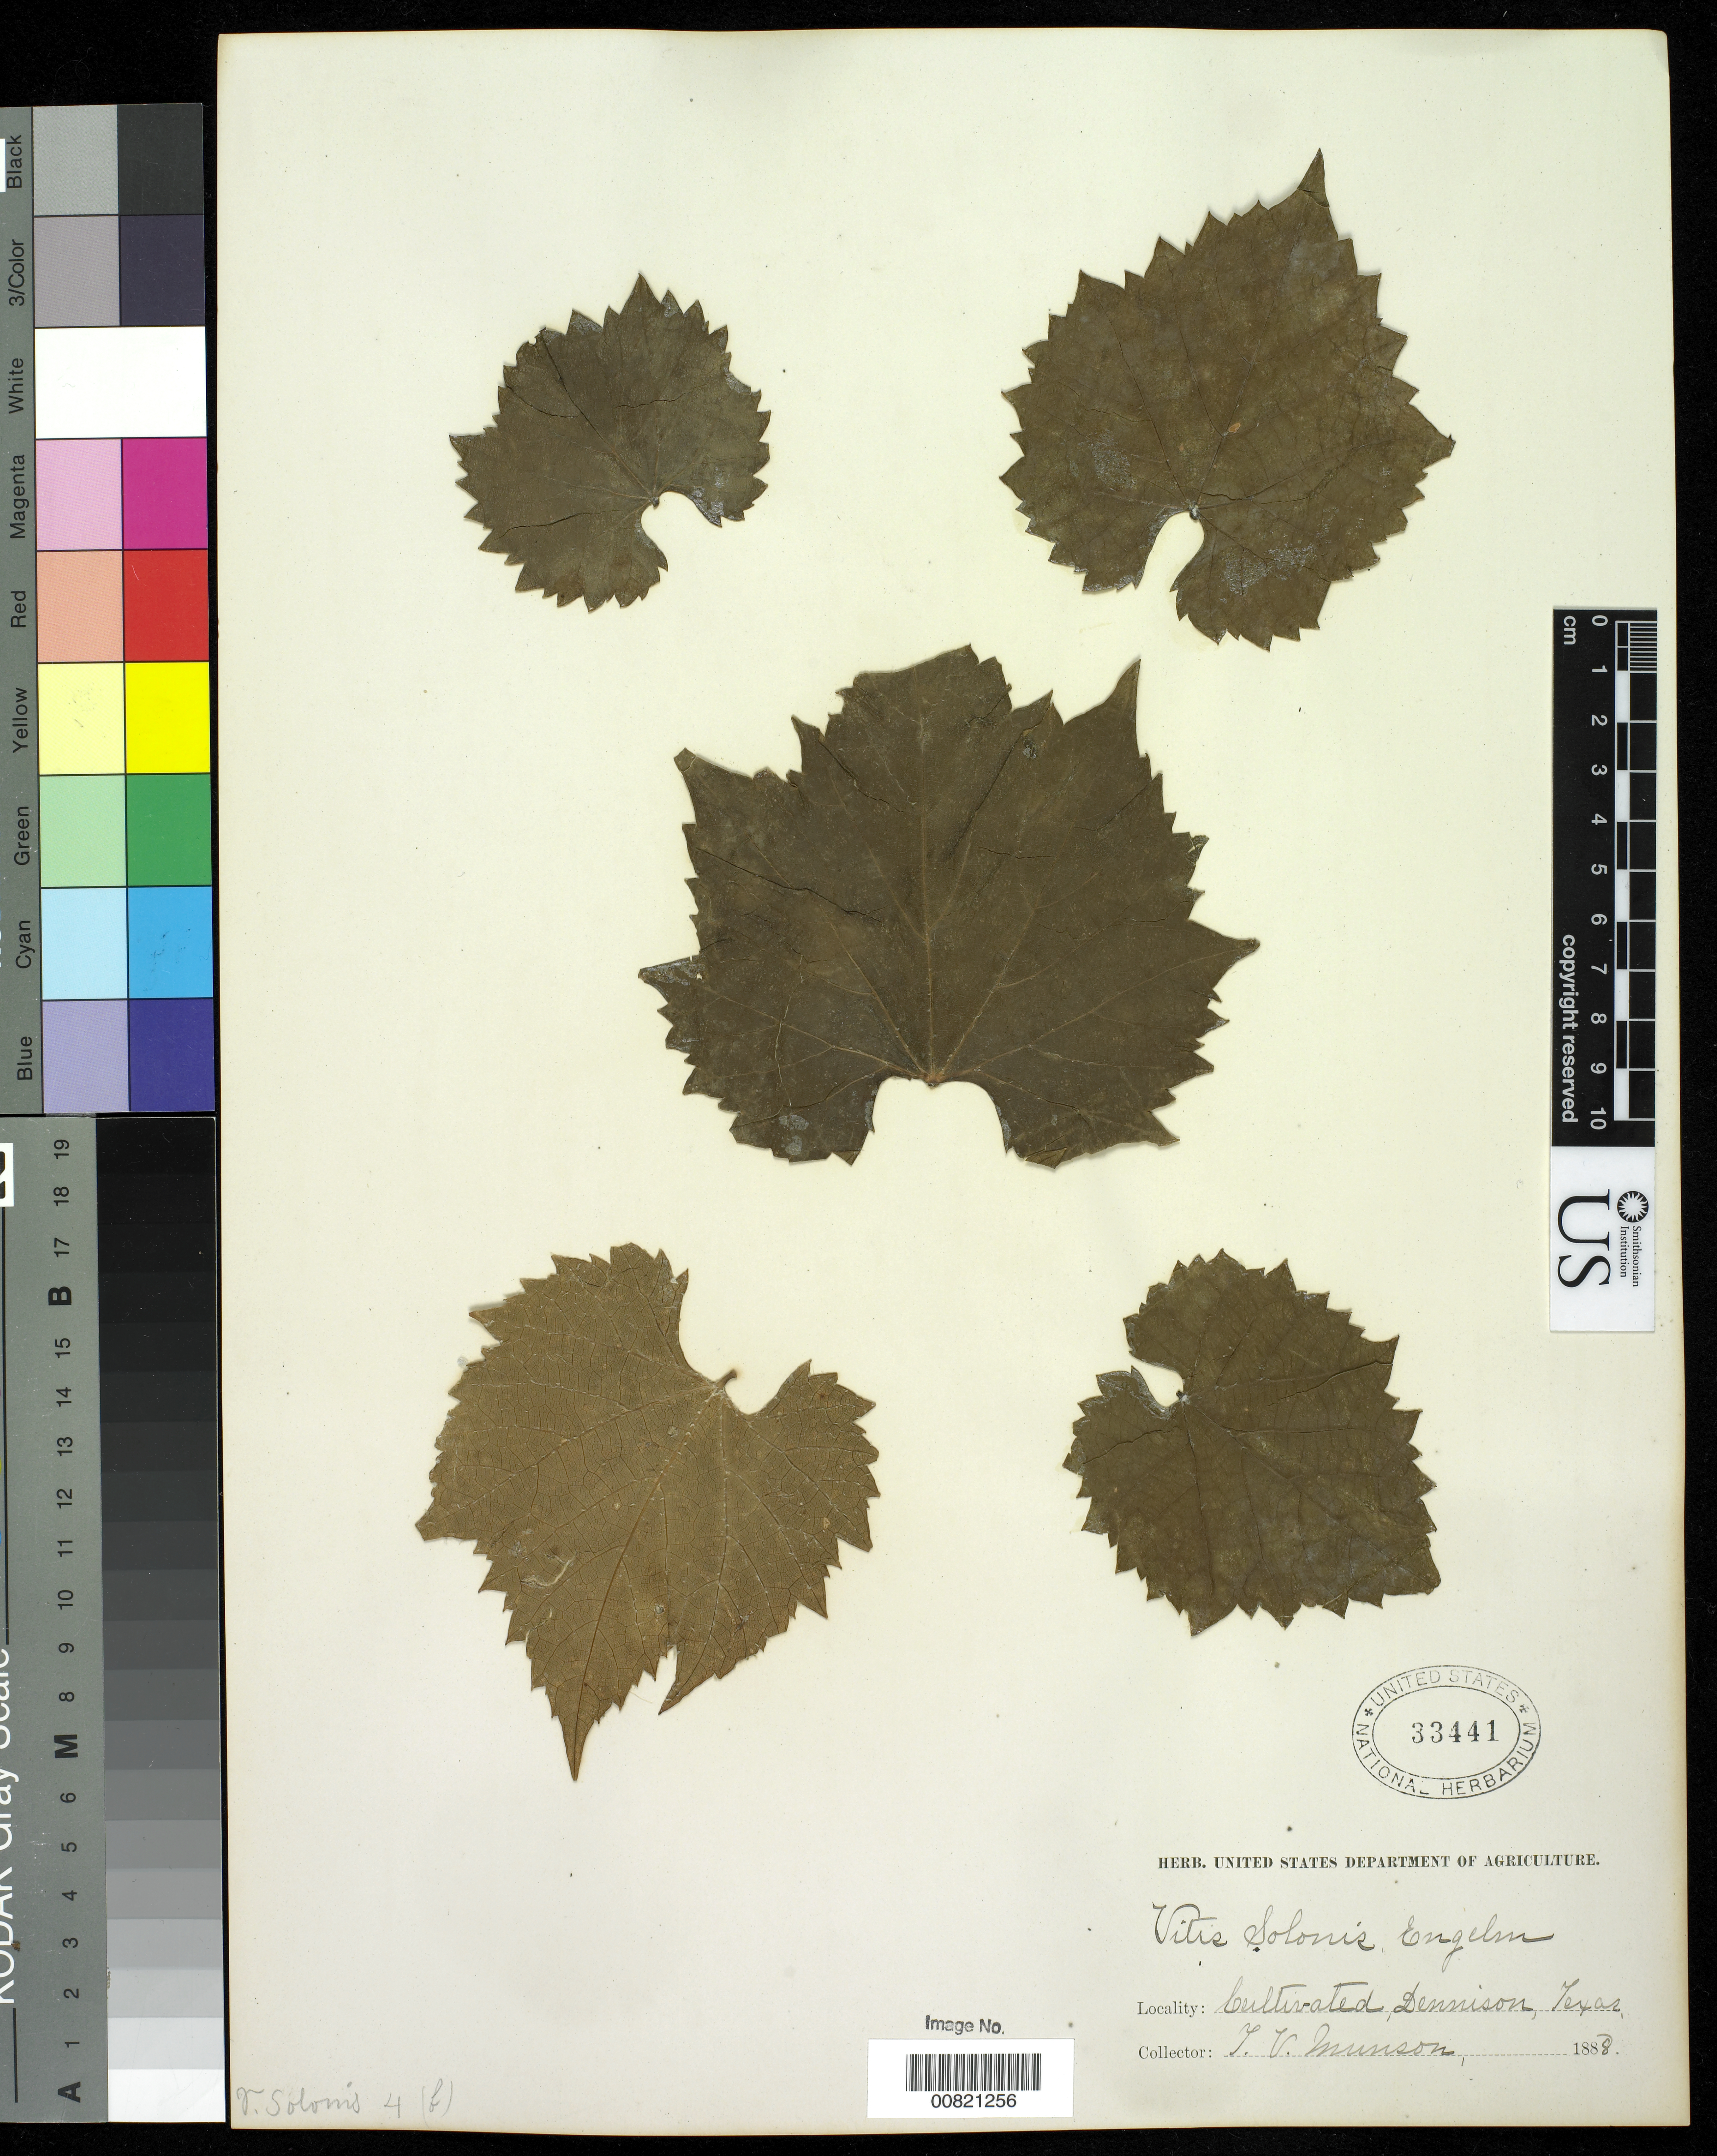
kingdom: Plantae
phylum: Tracheophyta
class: Magnoliopsida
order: Vitales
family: Vitaceae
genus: Vitis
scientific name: Vitis solonis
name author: Planch.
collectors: T. V. Munson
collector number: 4b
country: United States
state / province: Texas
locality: Dennison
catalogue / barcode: US 33441